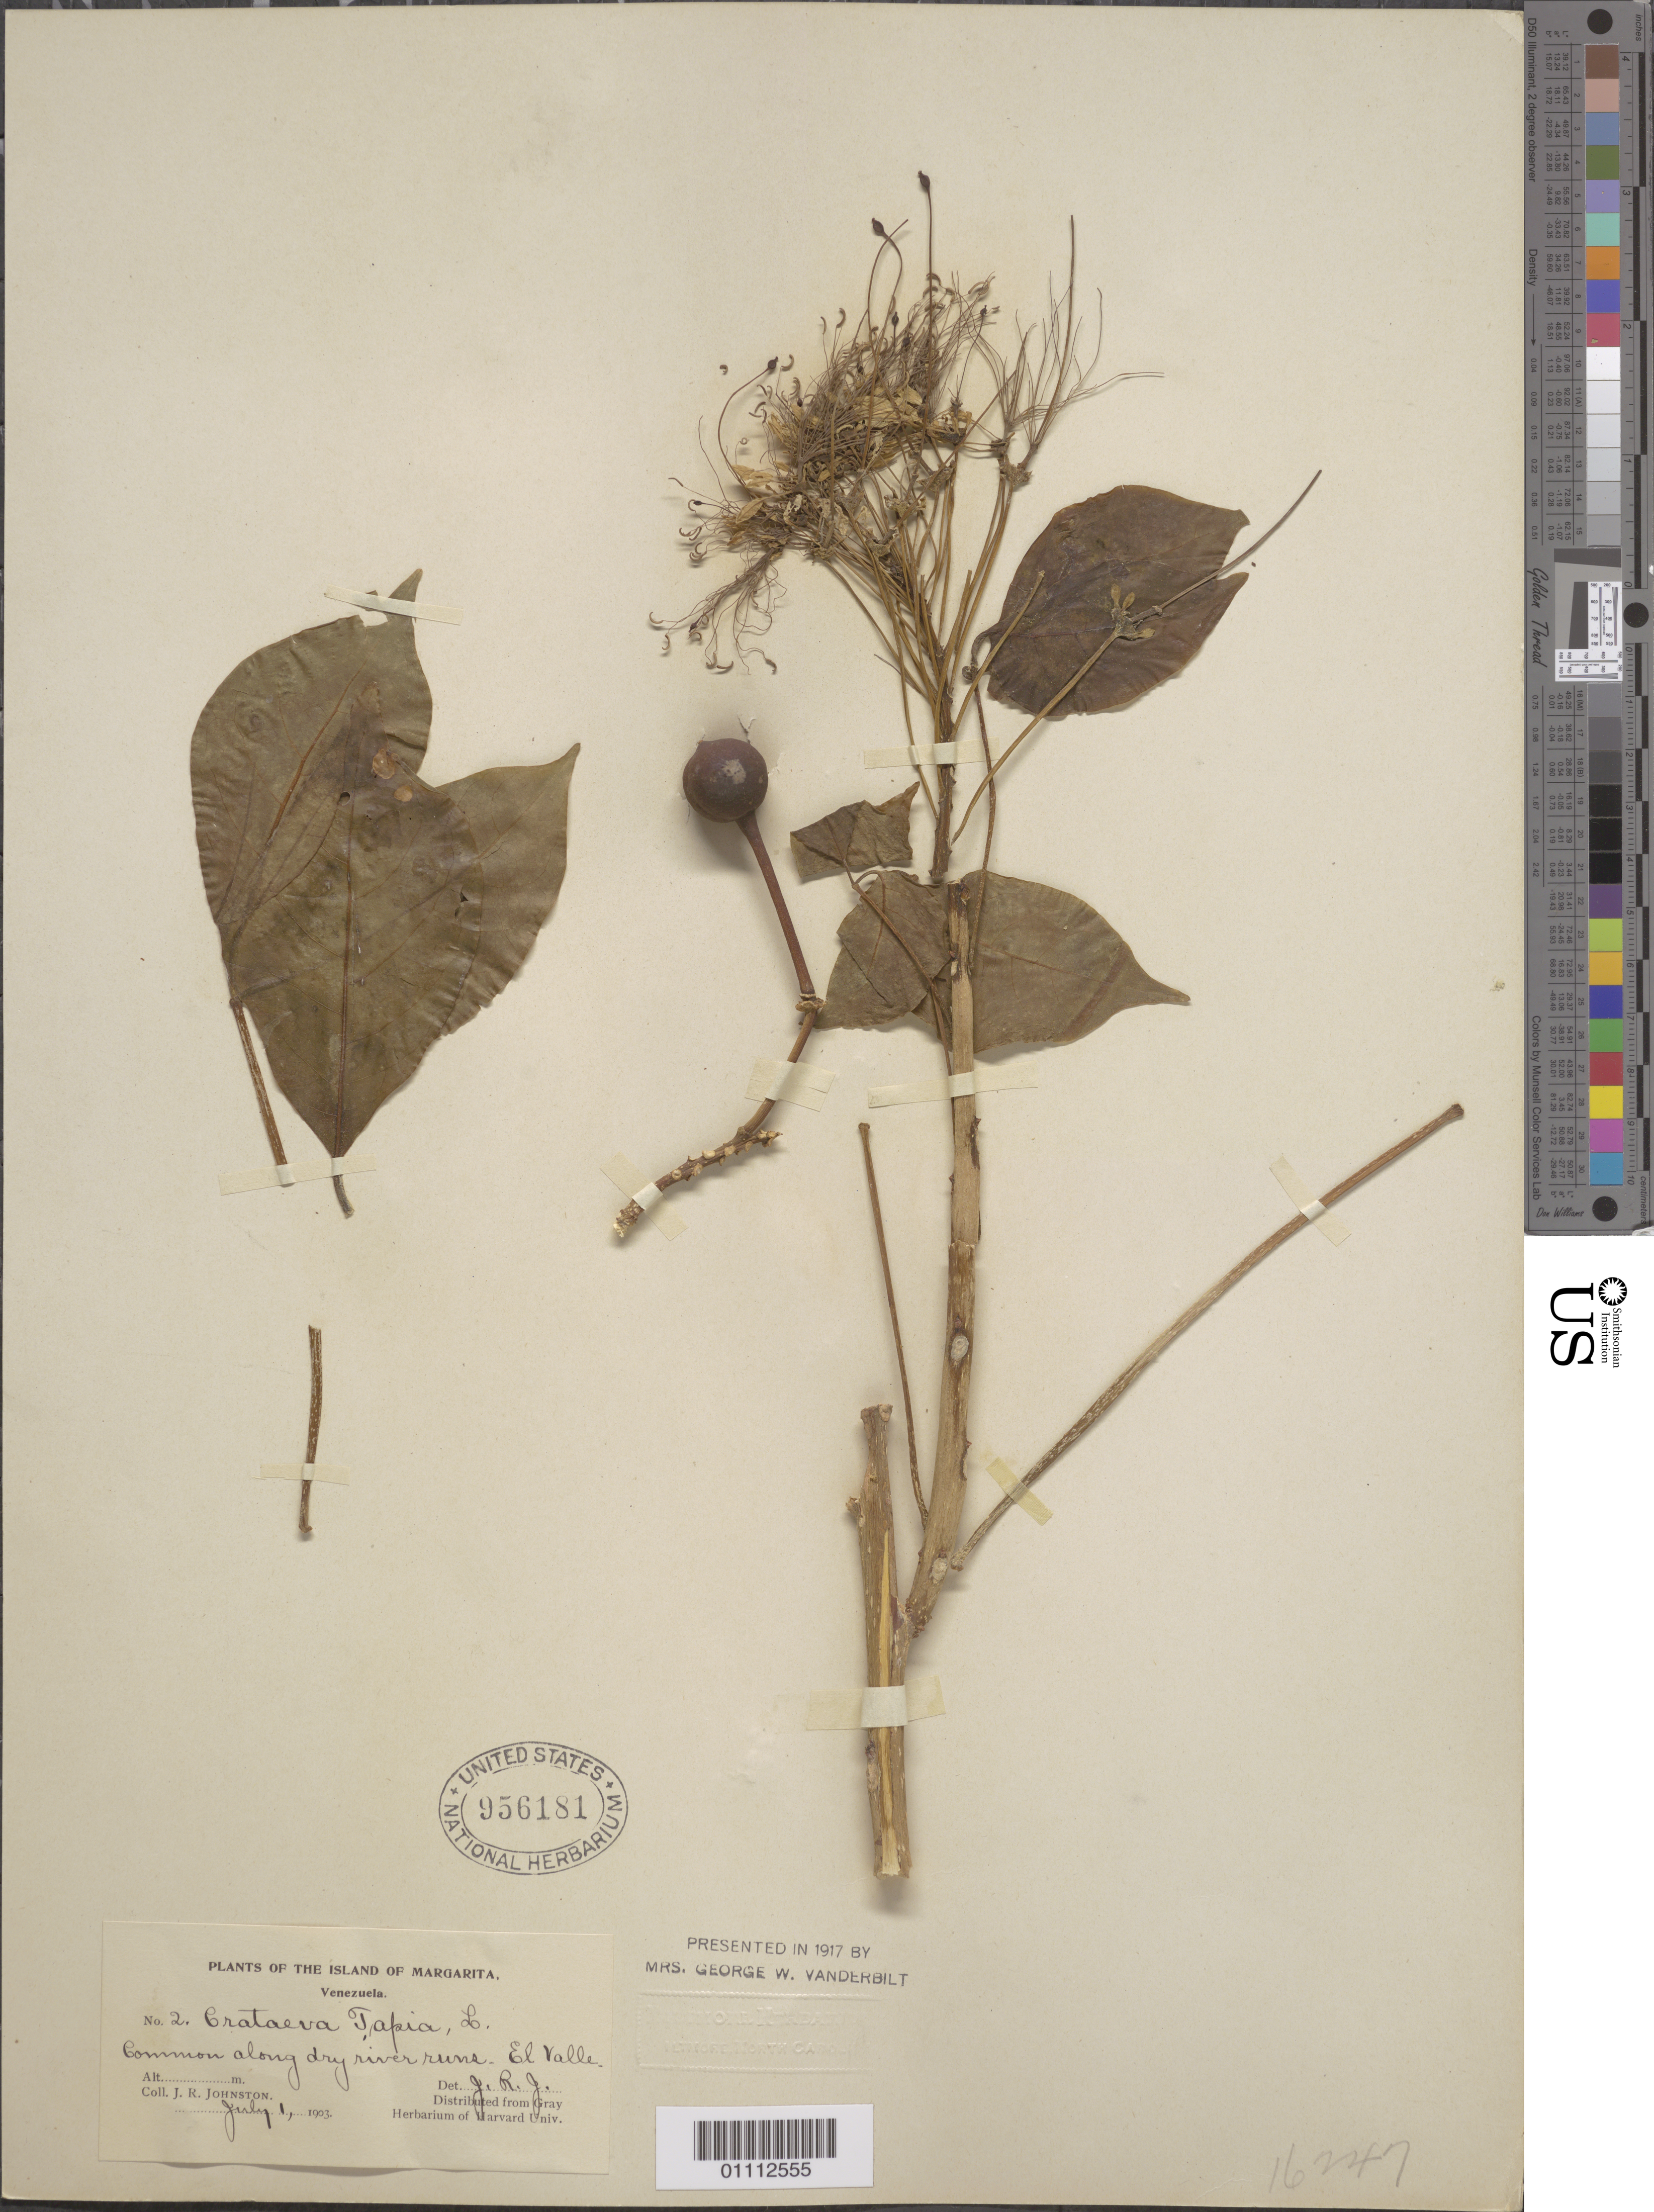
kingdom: Plantae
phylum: Tracheophyta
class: Magnoliopsida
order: Brassicales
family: Capparaceae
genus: Crateva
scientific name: Crateva tapia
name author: L.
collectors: J. Johnston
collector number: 2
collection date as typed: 01 Jul 1903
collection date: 1903-07-01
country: Venezuela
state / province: Nueva Esparta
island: Margarita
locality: Common along dry riverruns - El Valle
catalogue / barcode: US 956181